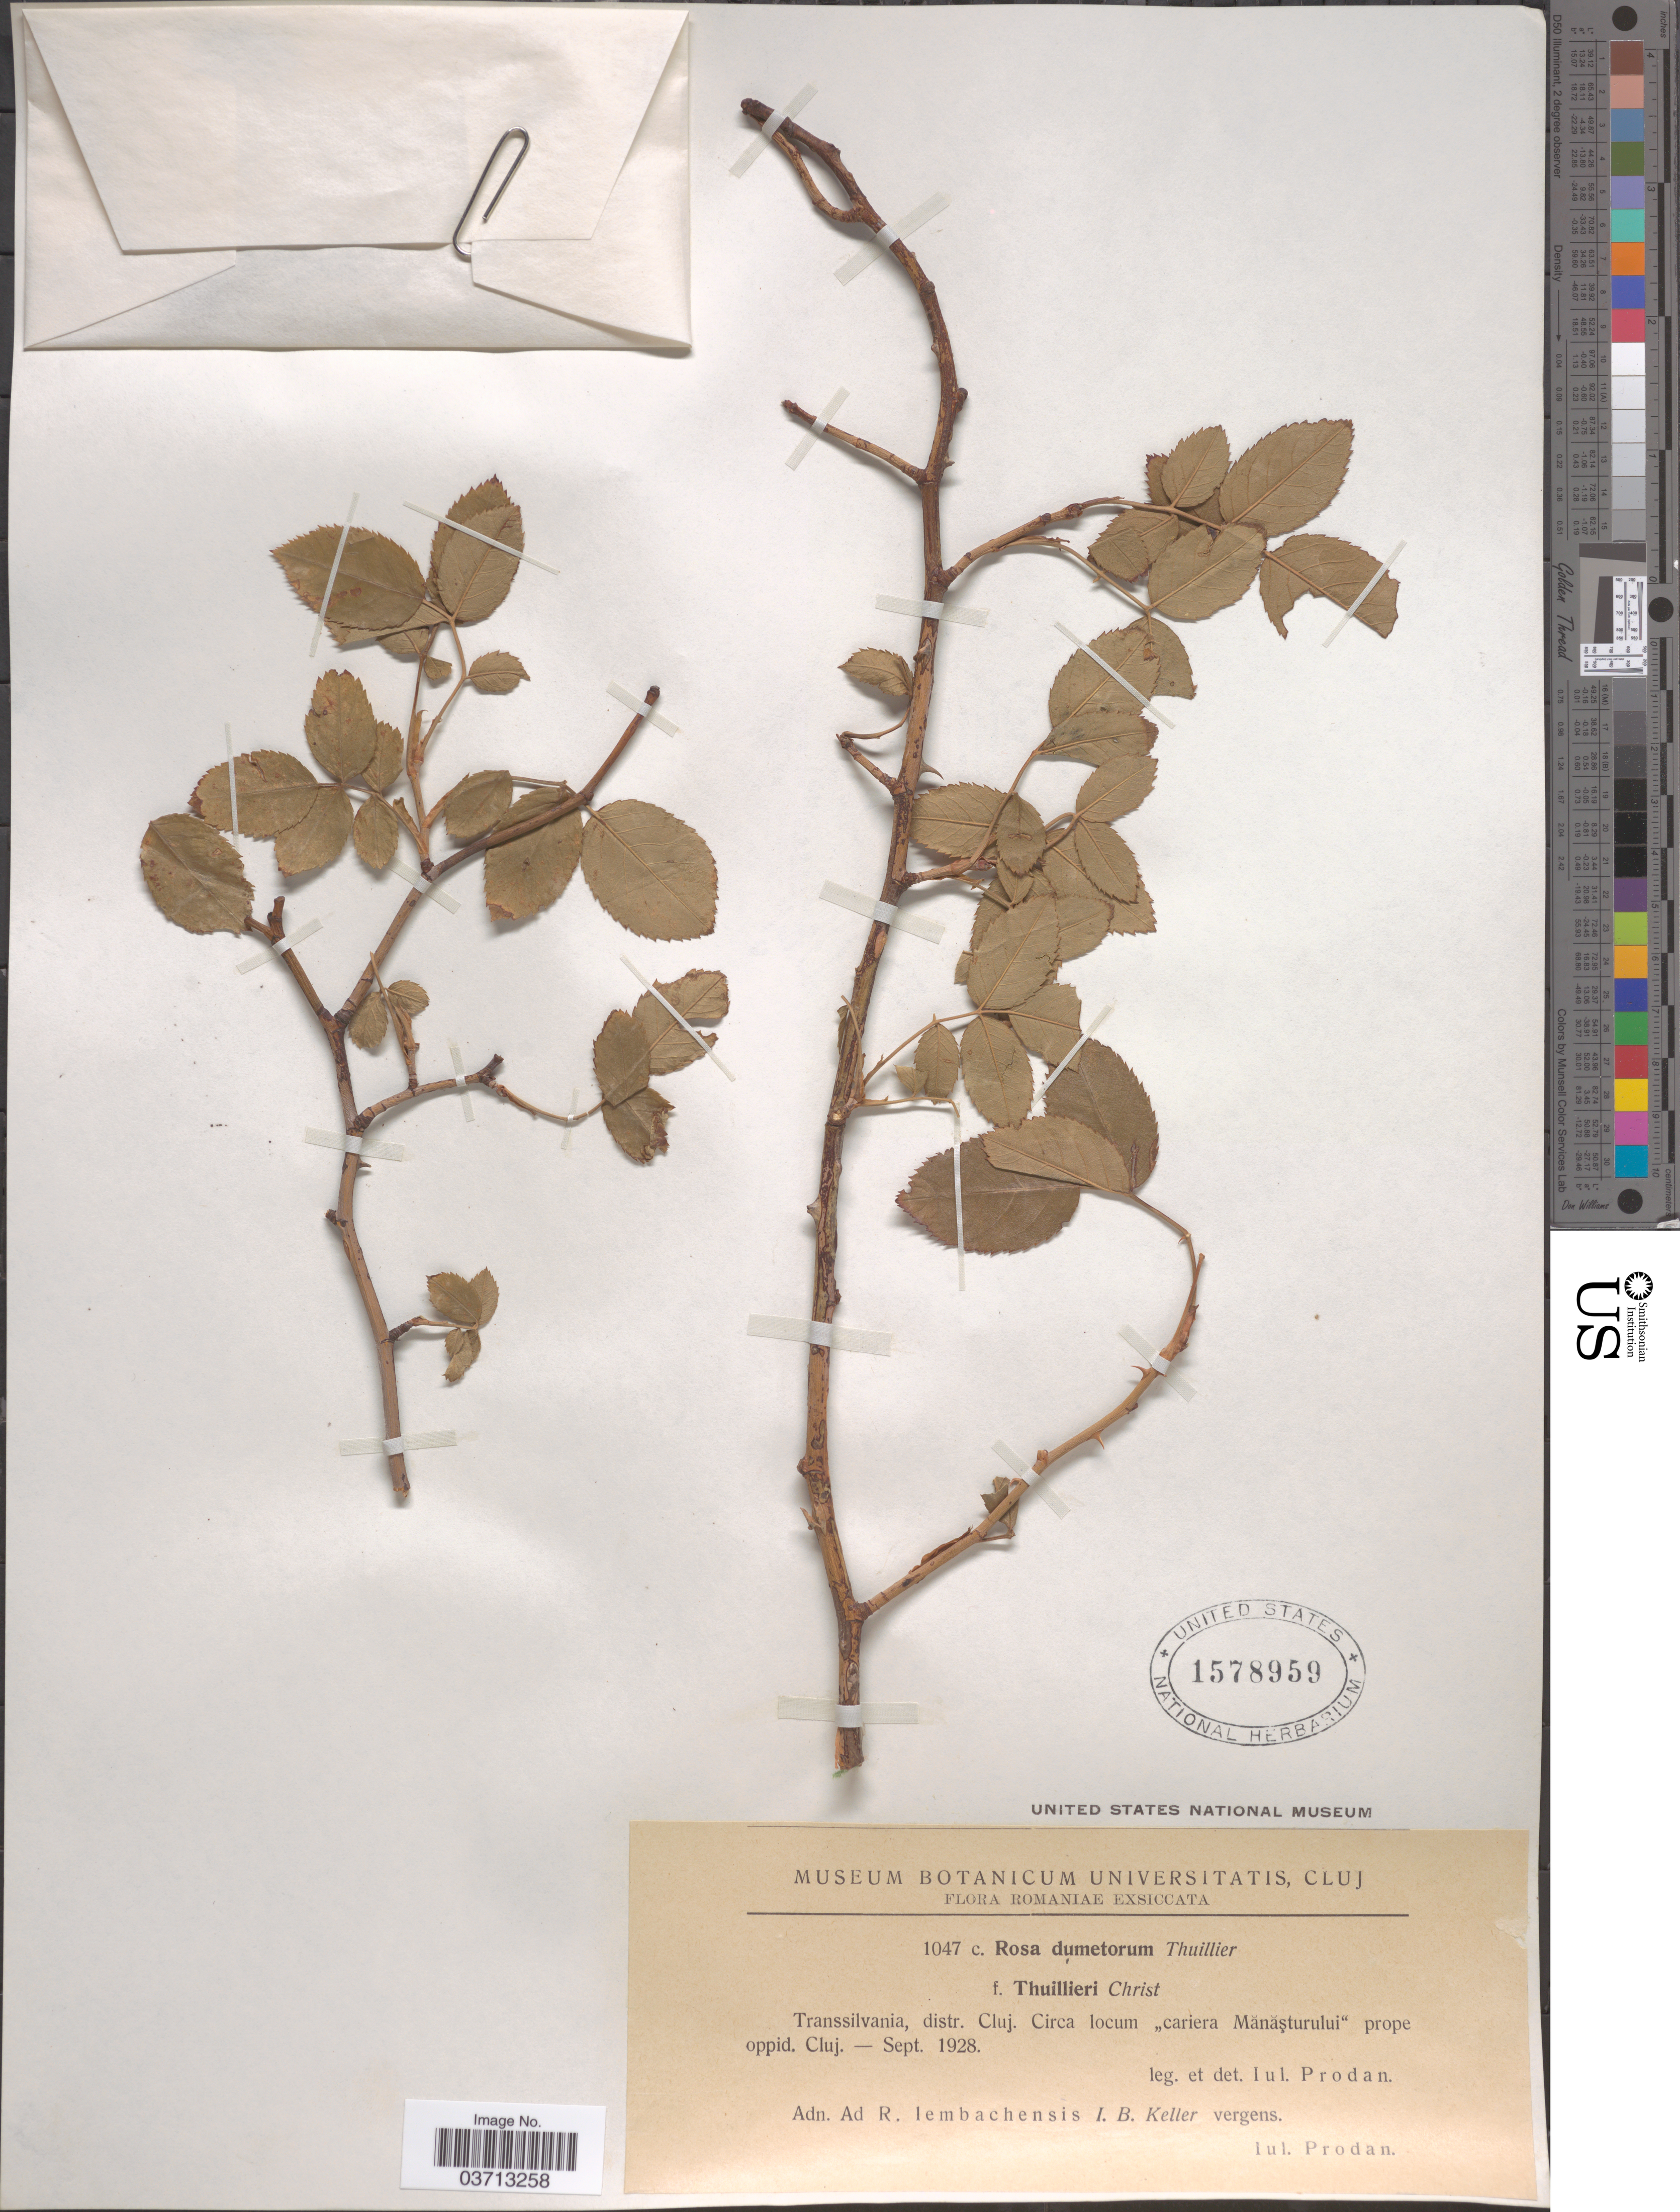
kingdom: Plantae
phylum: Tracheophyta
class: Magnoliopsida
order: Rosales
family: Rosaceae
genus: Rosa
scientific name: Rosa dumetorum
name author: Lange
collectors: J. Prodan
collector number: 1047 c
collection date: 1928-09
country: Romania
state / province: Cluj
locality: Transsilvania, distr. Cluj. Circa locum "cariera Mănăşturului" prope oppid. Cluj.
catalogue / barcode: US 1578959